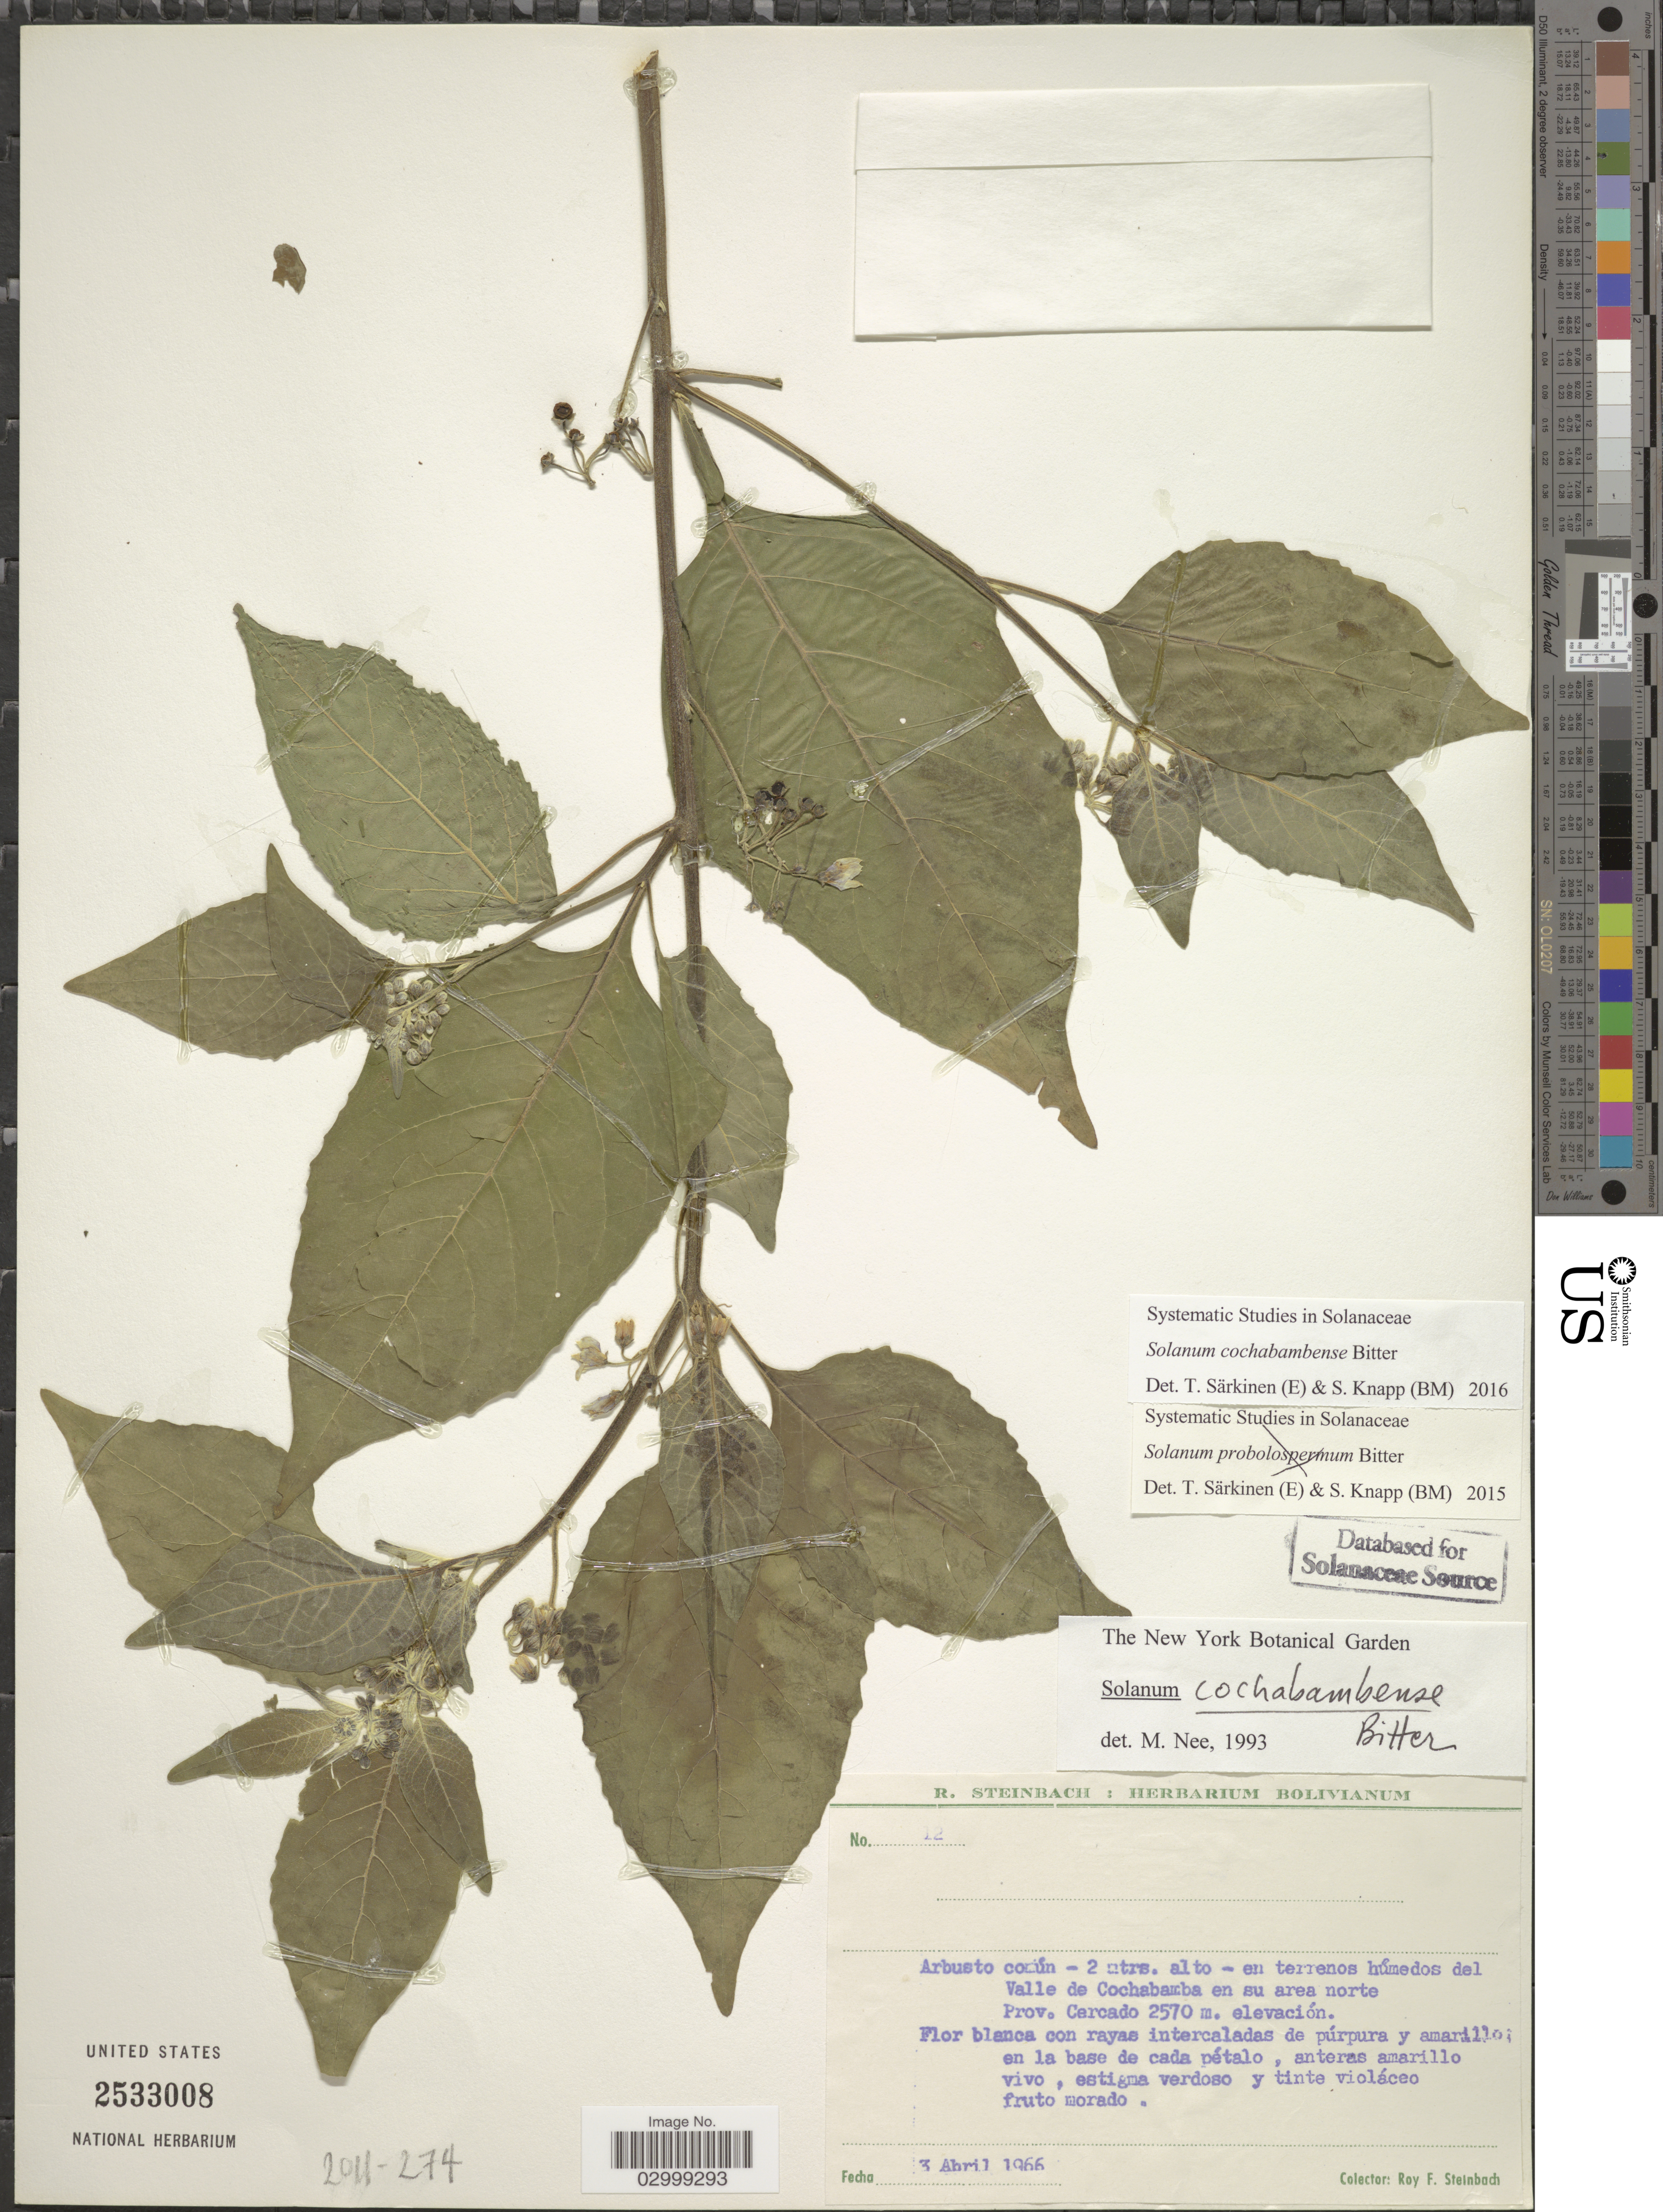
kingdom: Plantae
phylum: Tracheophyta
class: Magnoliopsida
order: Solanales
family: Solanaceae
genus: Solanum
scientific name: Solanum cochabambense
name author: Bitter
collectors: R. F. Steinbach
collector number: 12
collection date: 1966-04-03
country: Bolivia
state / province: Cochabamba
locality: En terrenos húmedos del Valle de Cochabamba en su area norte, Prov. Carcado.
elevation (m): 2570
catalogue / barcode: US 2533008